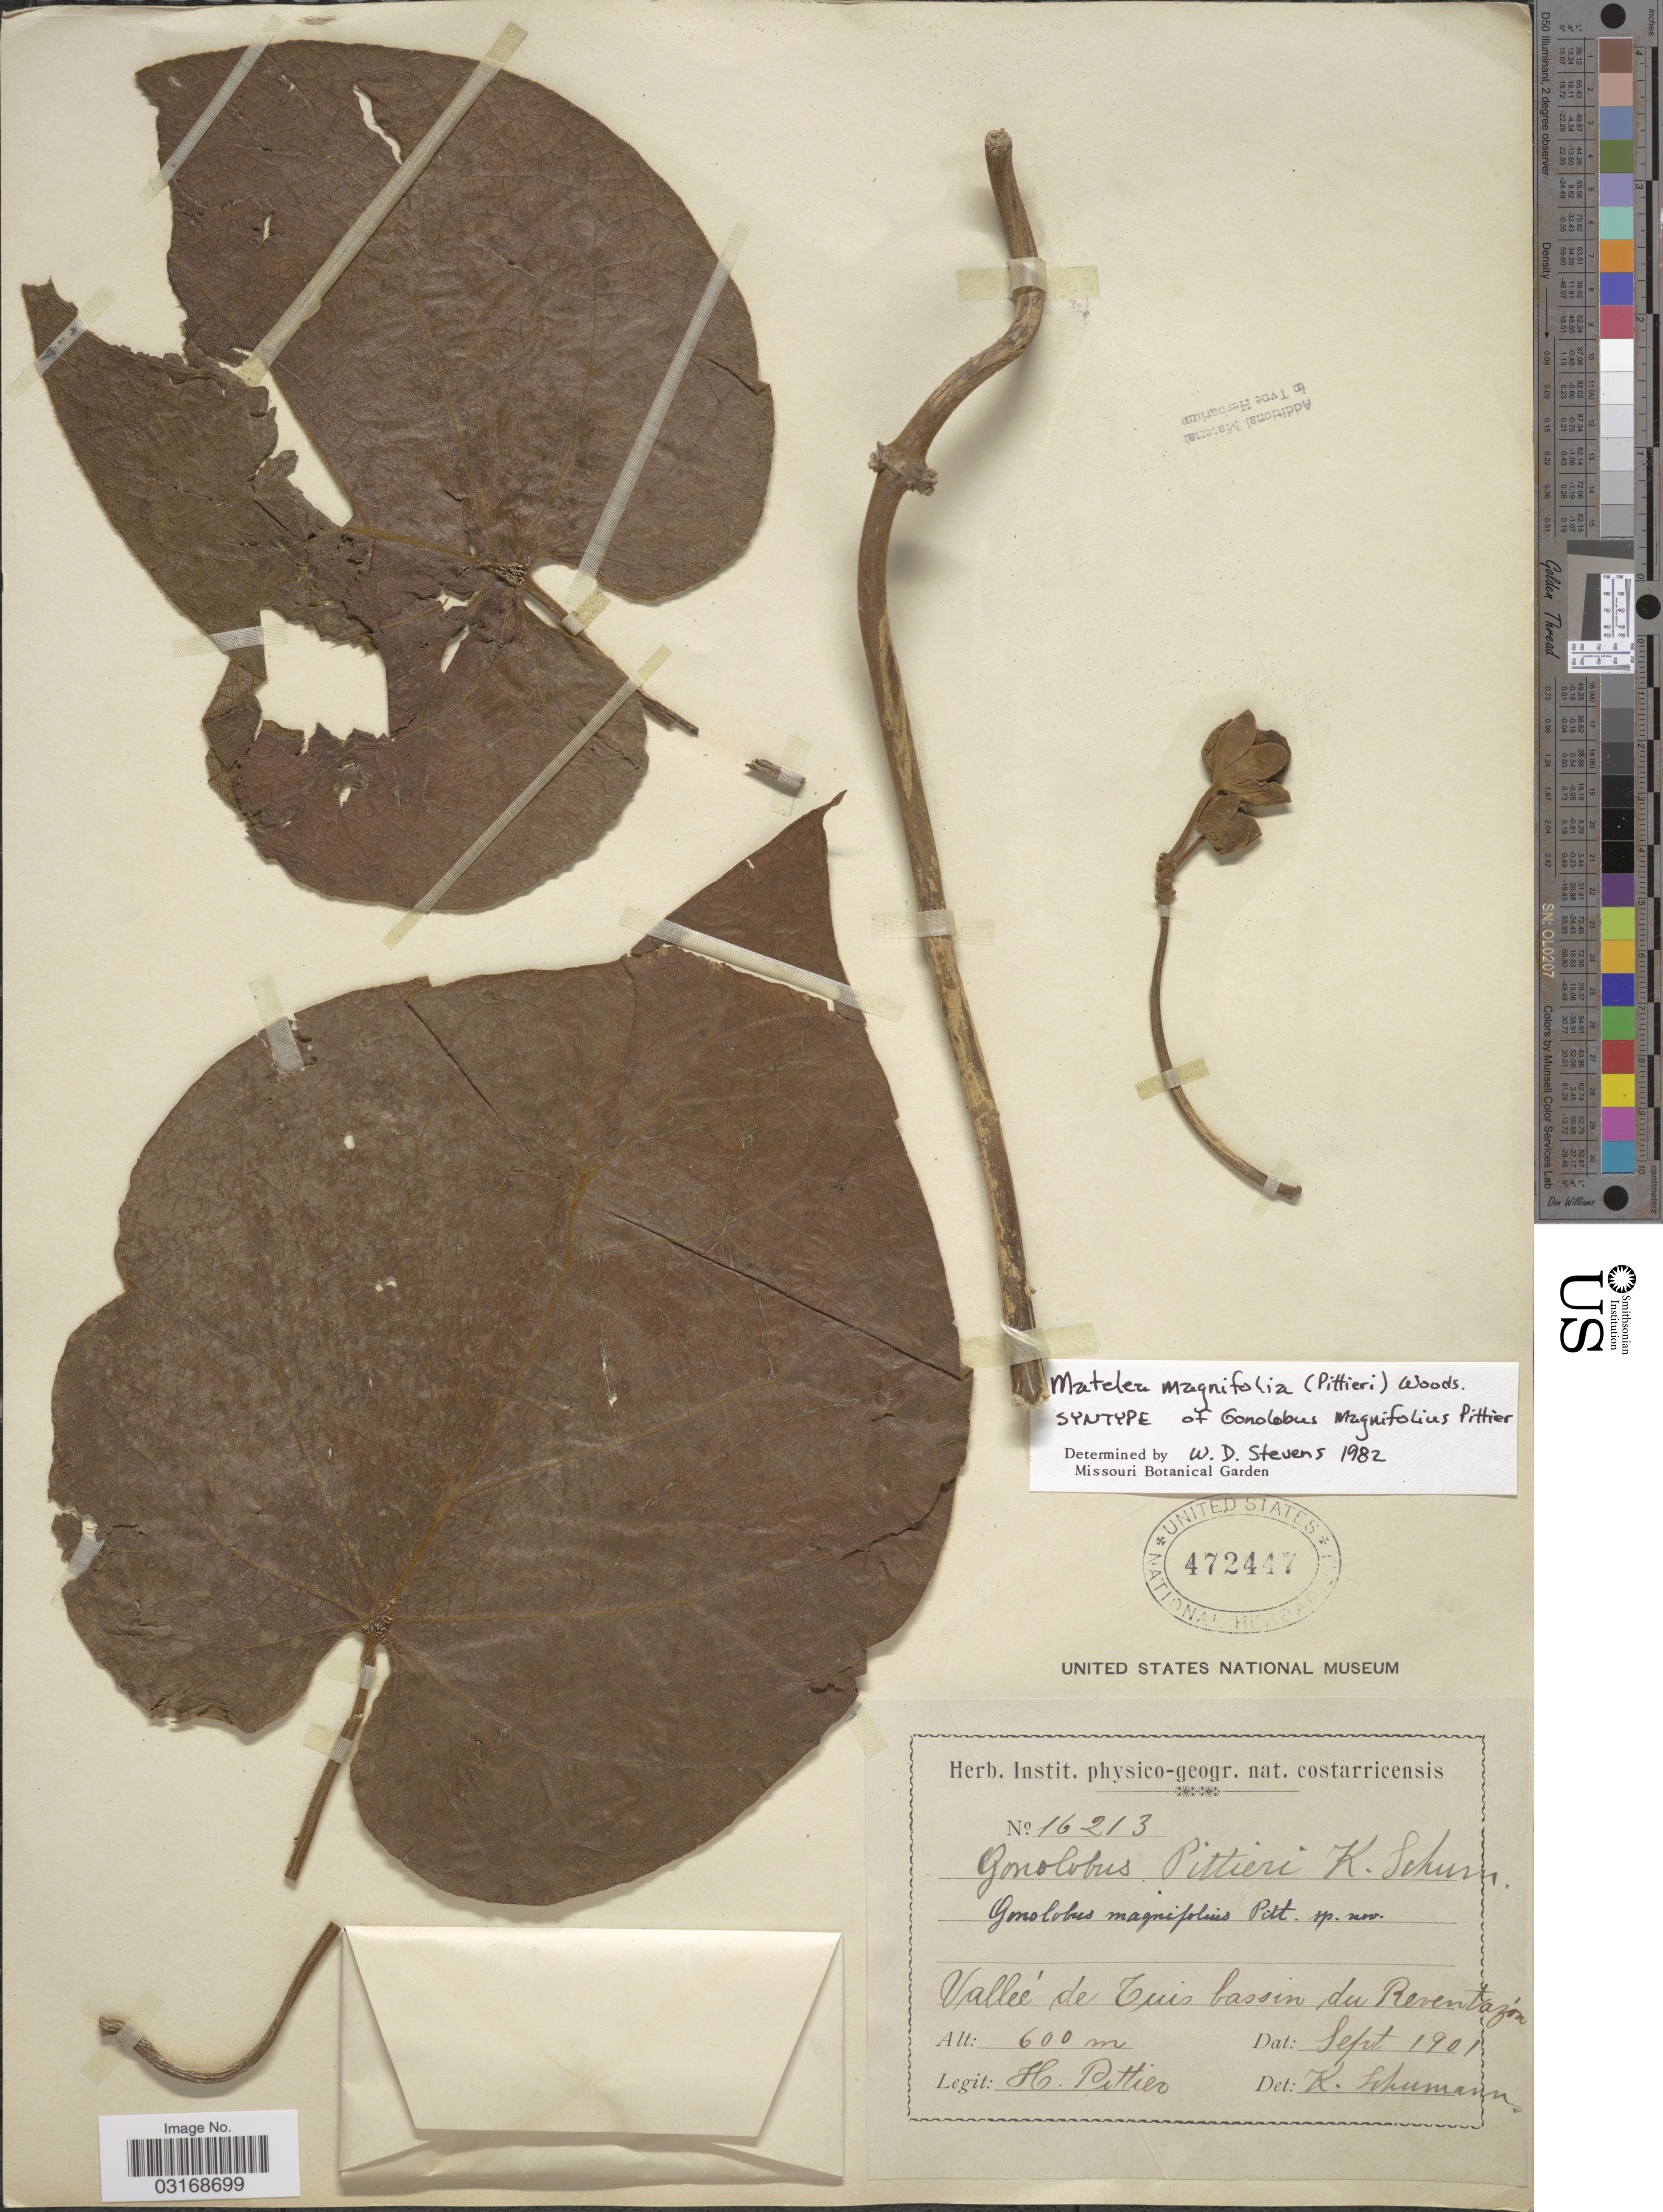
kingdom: Plantae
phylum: Tracheophyta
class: Magnoliopsida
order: Gentianales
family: Apocynaceae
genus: Matelea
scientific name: Matelea magnifolia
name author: (Pittier) Woodson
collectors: H. F. Pittier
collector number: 16213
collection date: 1901-09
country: Costa Rica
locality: Valleé de Tuis bassin du Reventazón.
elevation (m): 600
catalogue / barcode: US 472447